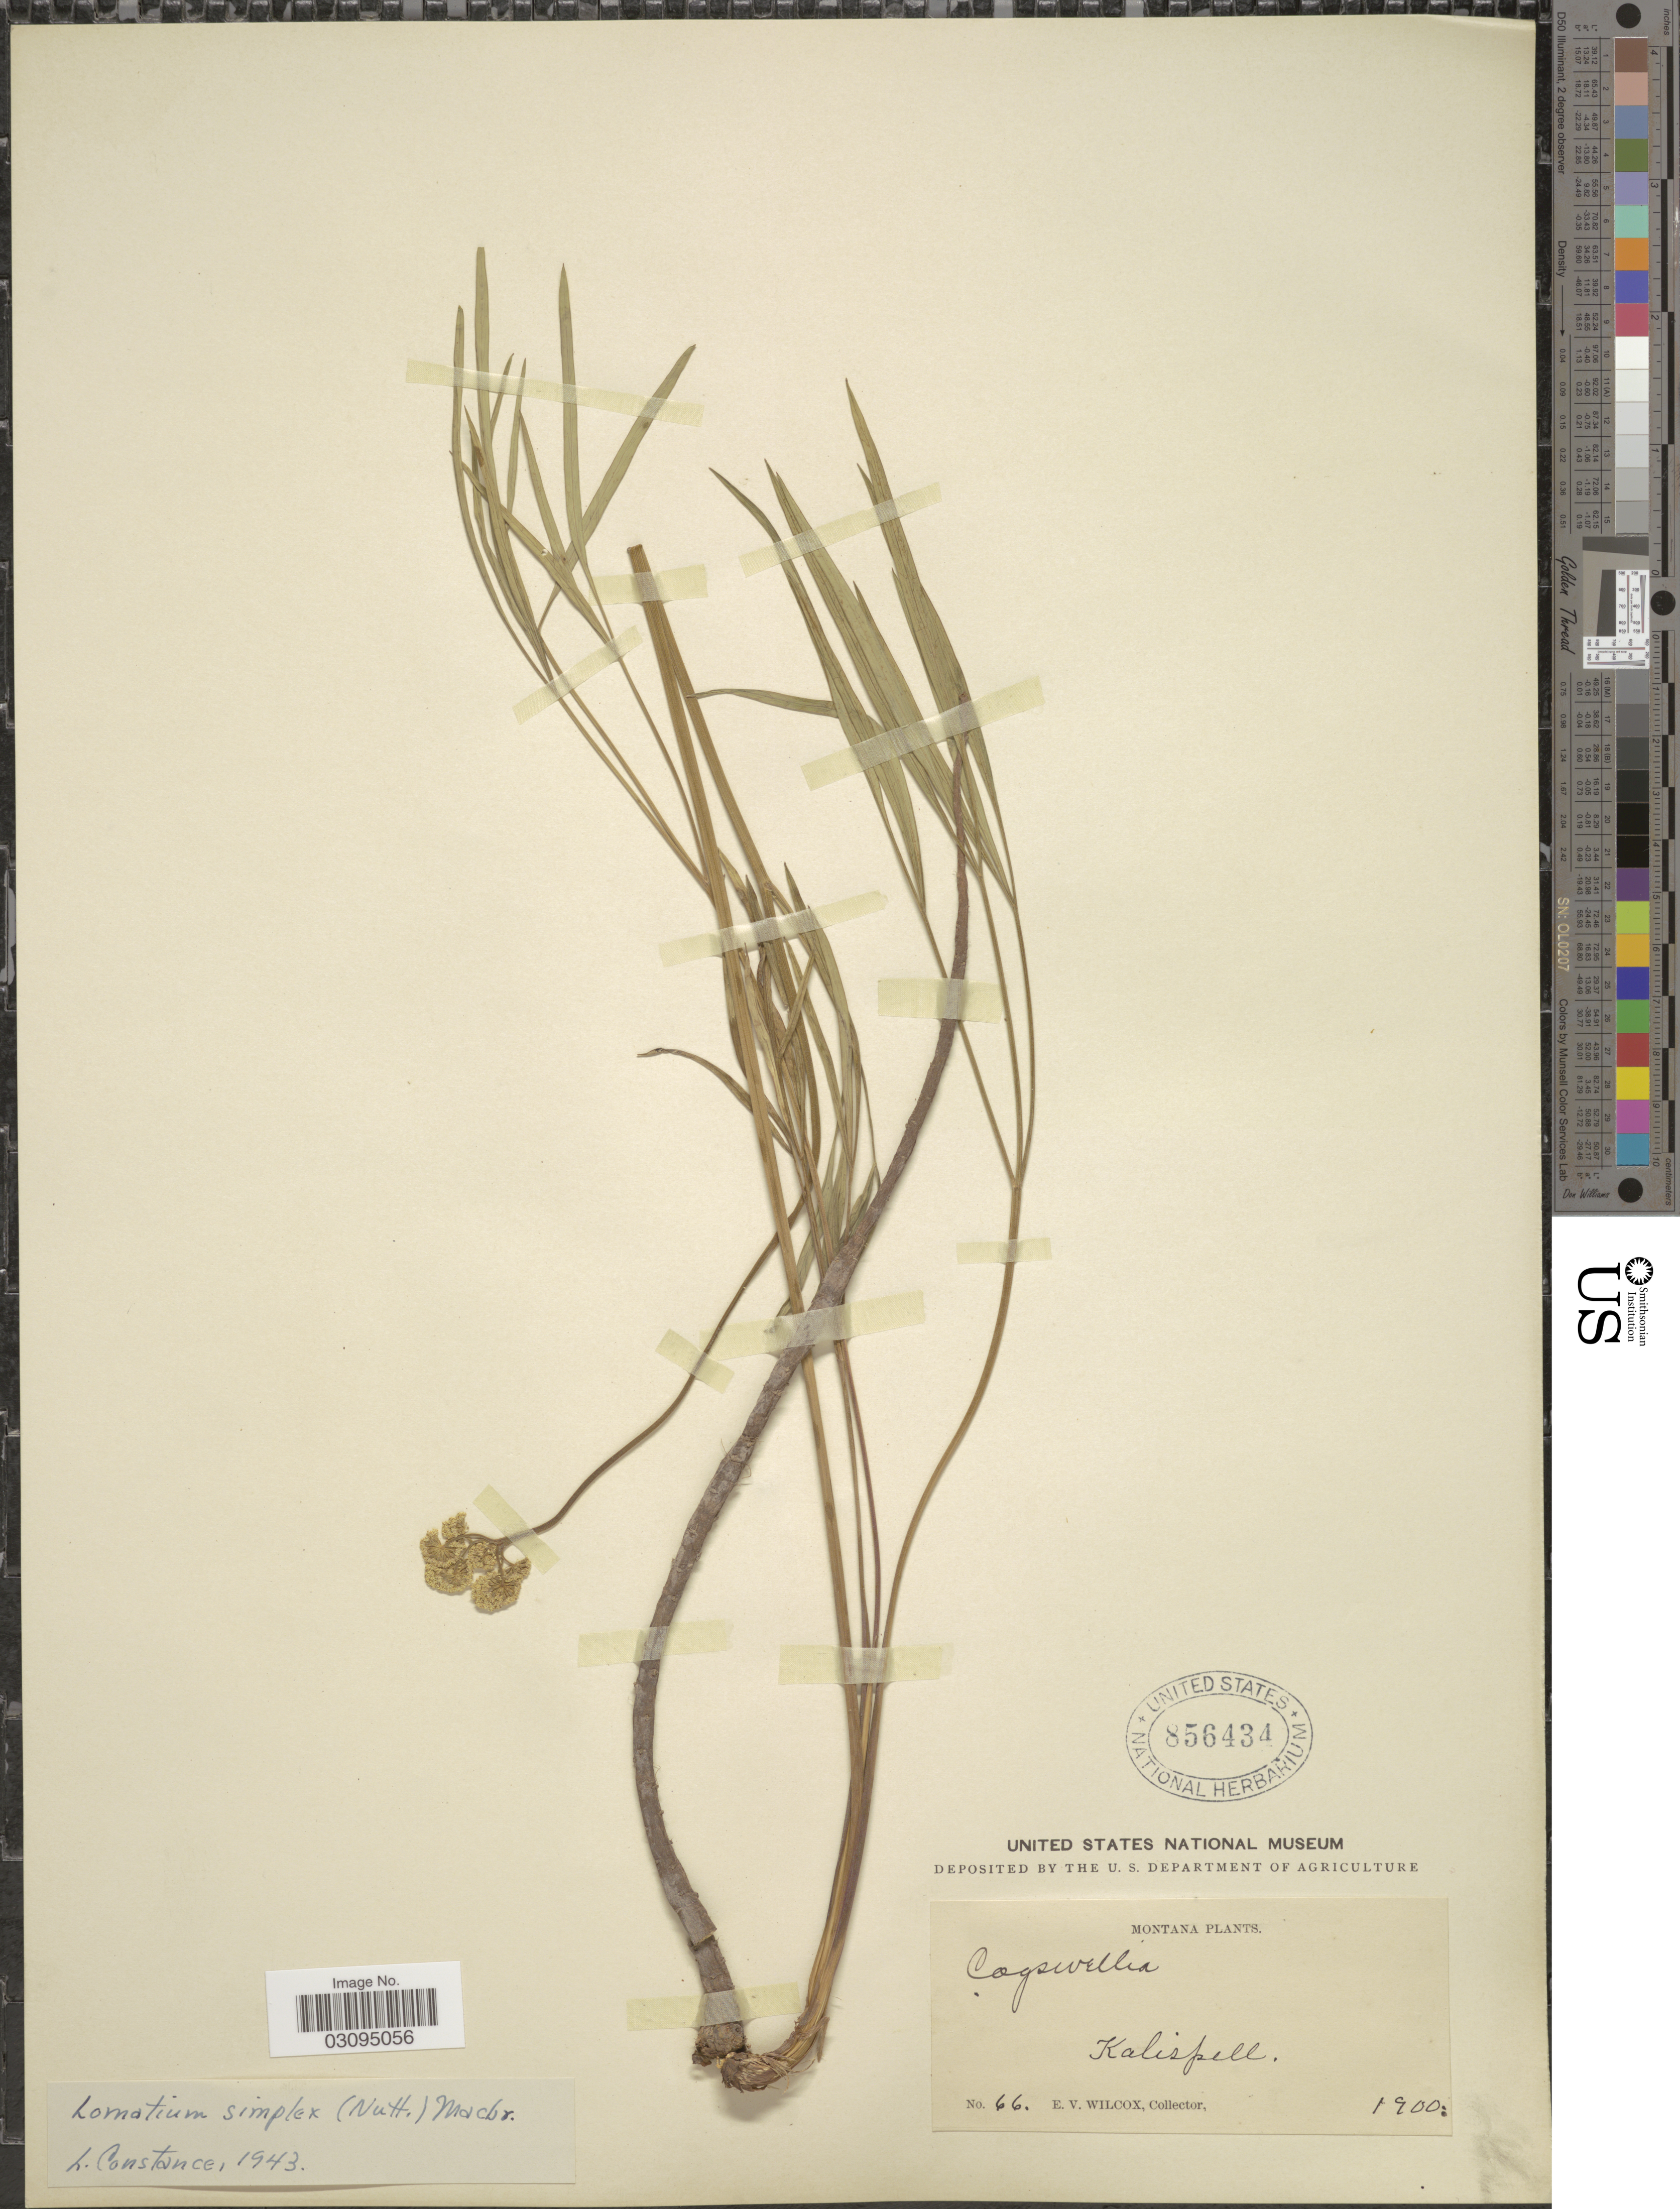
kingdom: Plantae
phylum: Tracheophyta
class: Magnoliopsida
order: Apiales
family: Apiaceae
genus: Lomatium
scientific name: Lomatium simplex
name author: (Nutt. ex S. Watson) J.F. Macbr.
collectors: E. V. Wilcox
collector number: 66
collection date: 1900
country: United States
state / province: Montana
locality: Kalispell.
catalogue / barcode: US 856434